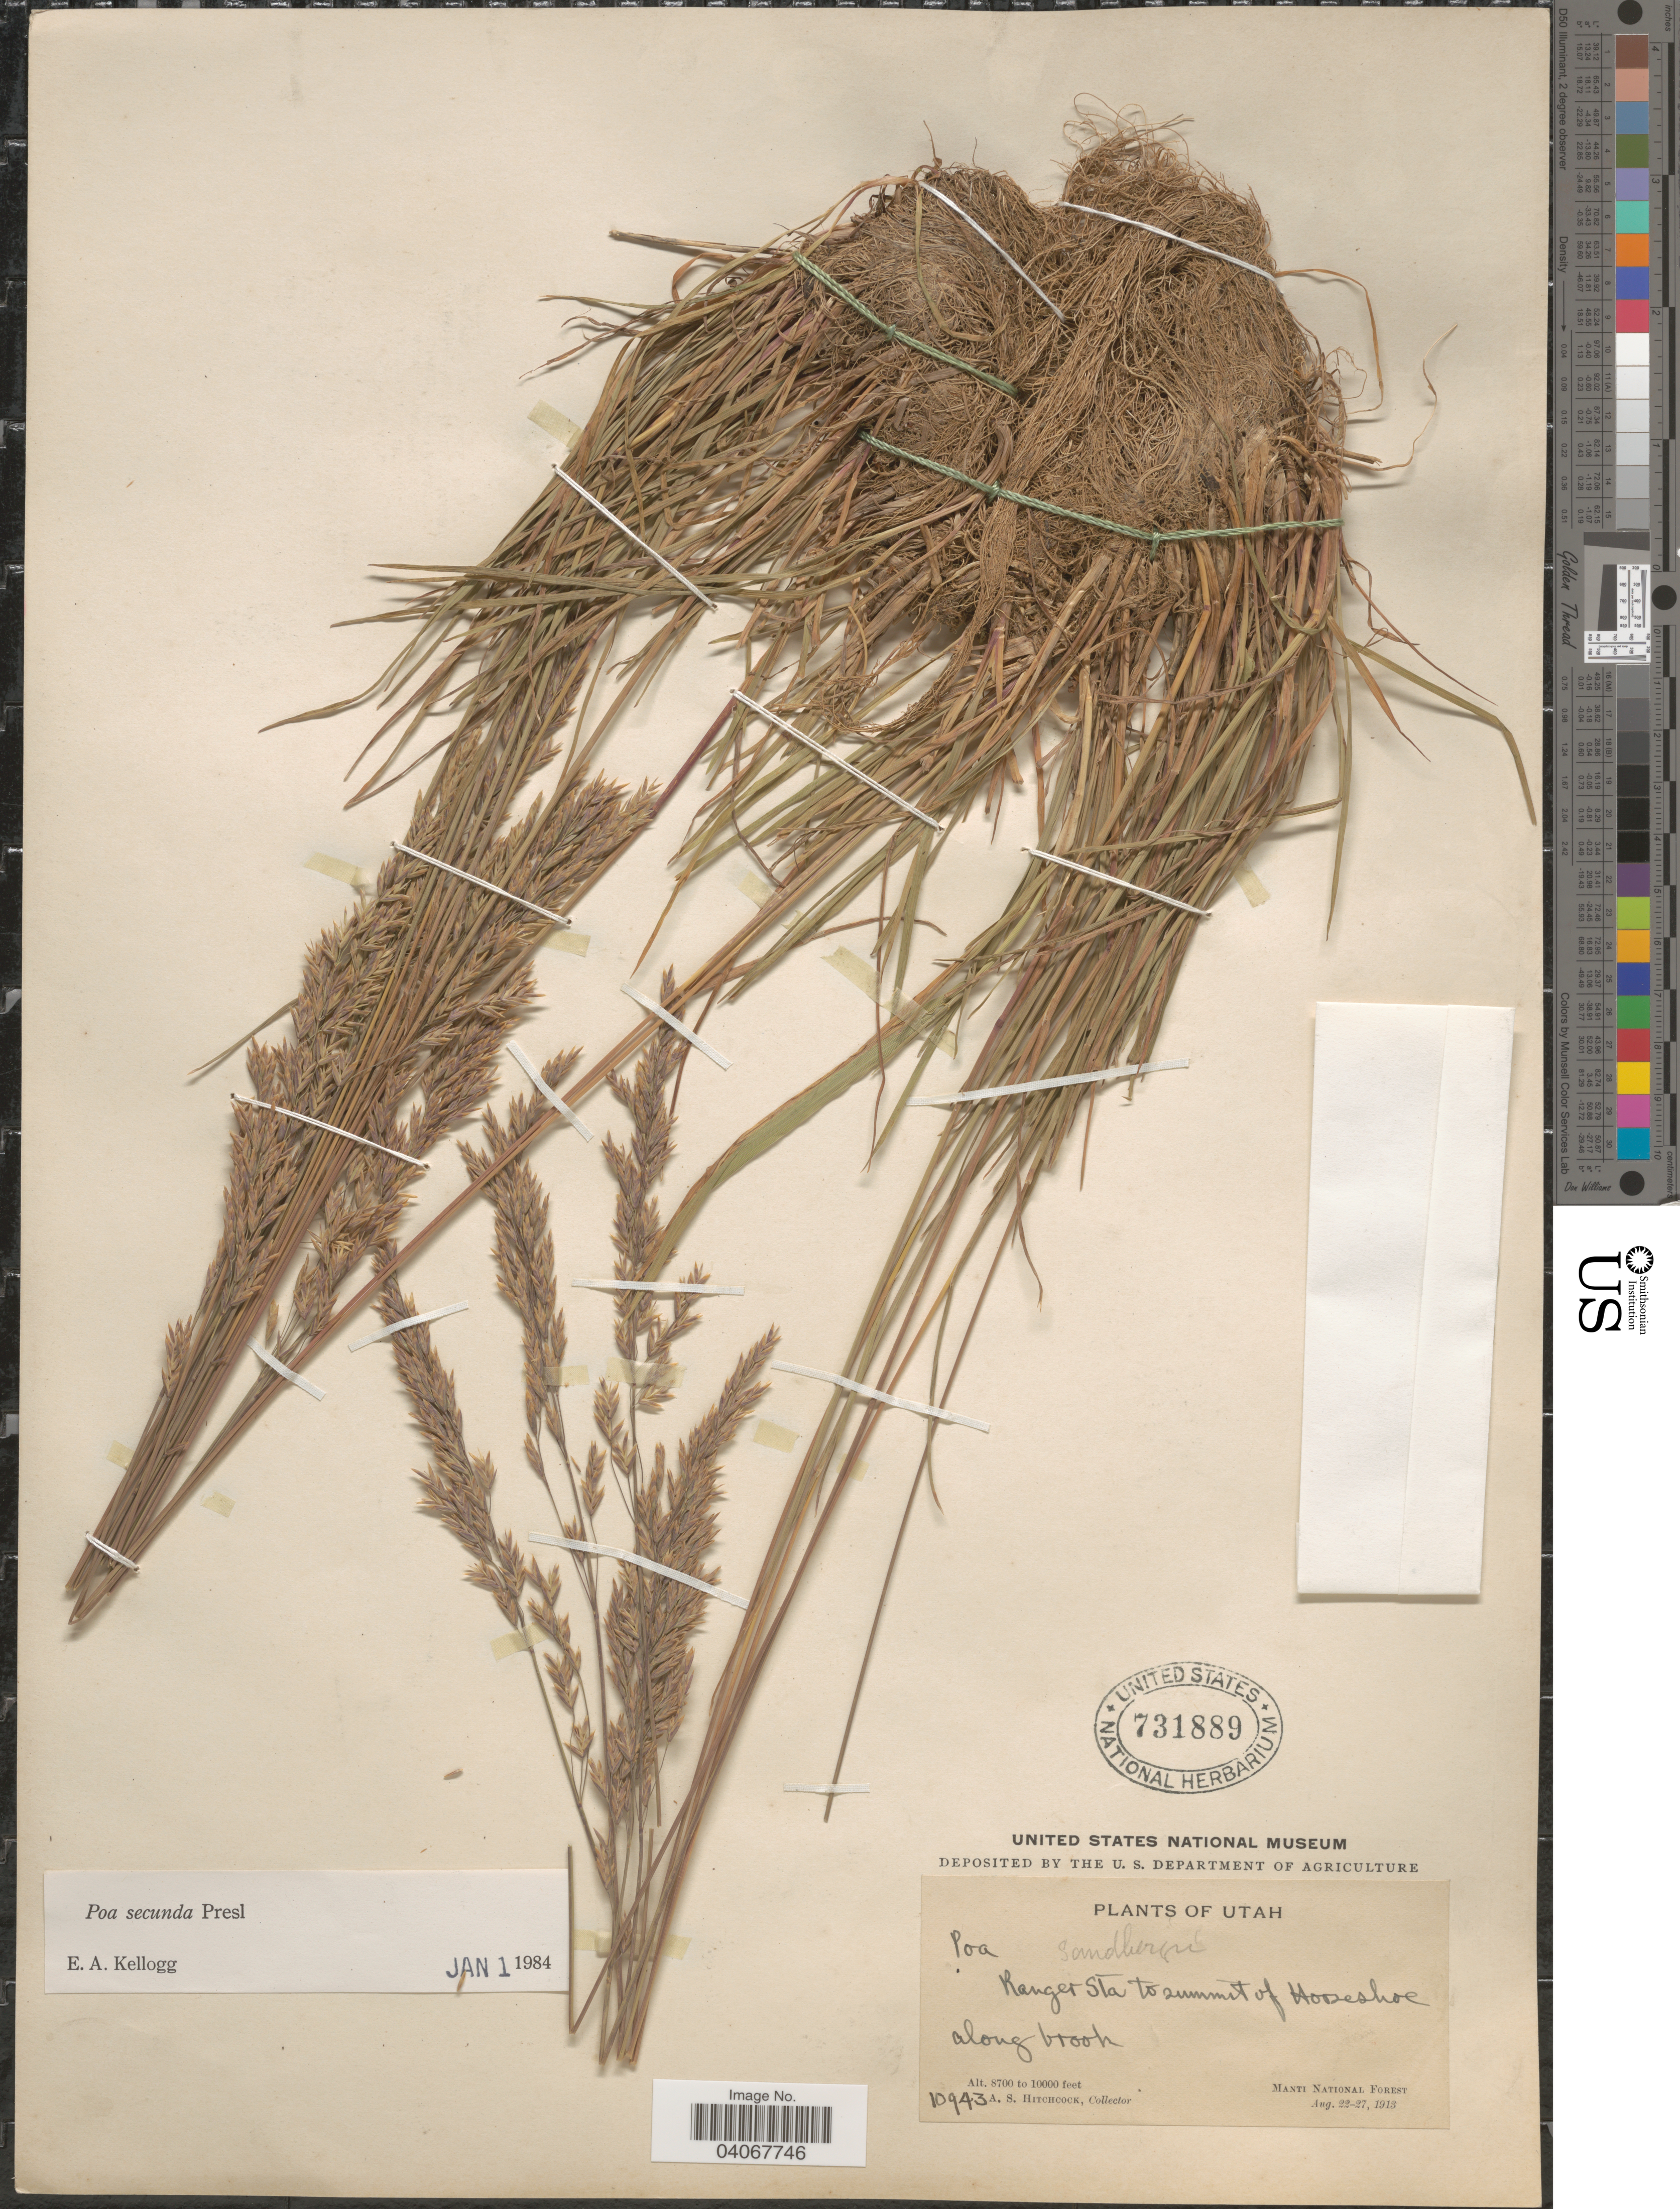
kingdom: Plantae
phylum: Tracheophyta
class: Liliopsida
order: Poales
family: Poaceae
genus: Poa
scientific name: Poa secunda subsp. secunda var. secunda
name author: J. Presl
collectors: A. S. Hitchcock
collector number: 10943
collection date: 1913-08-22/1913-08-27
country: United States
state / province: Utah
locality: Ranger Sta to summit of Horseshoe along brook. Manti National Forest.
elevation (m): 2652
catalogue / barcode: US 731889